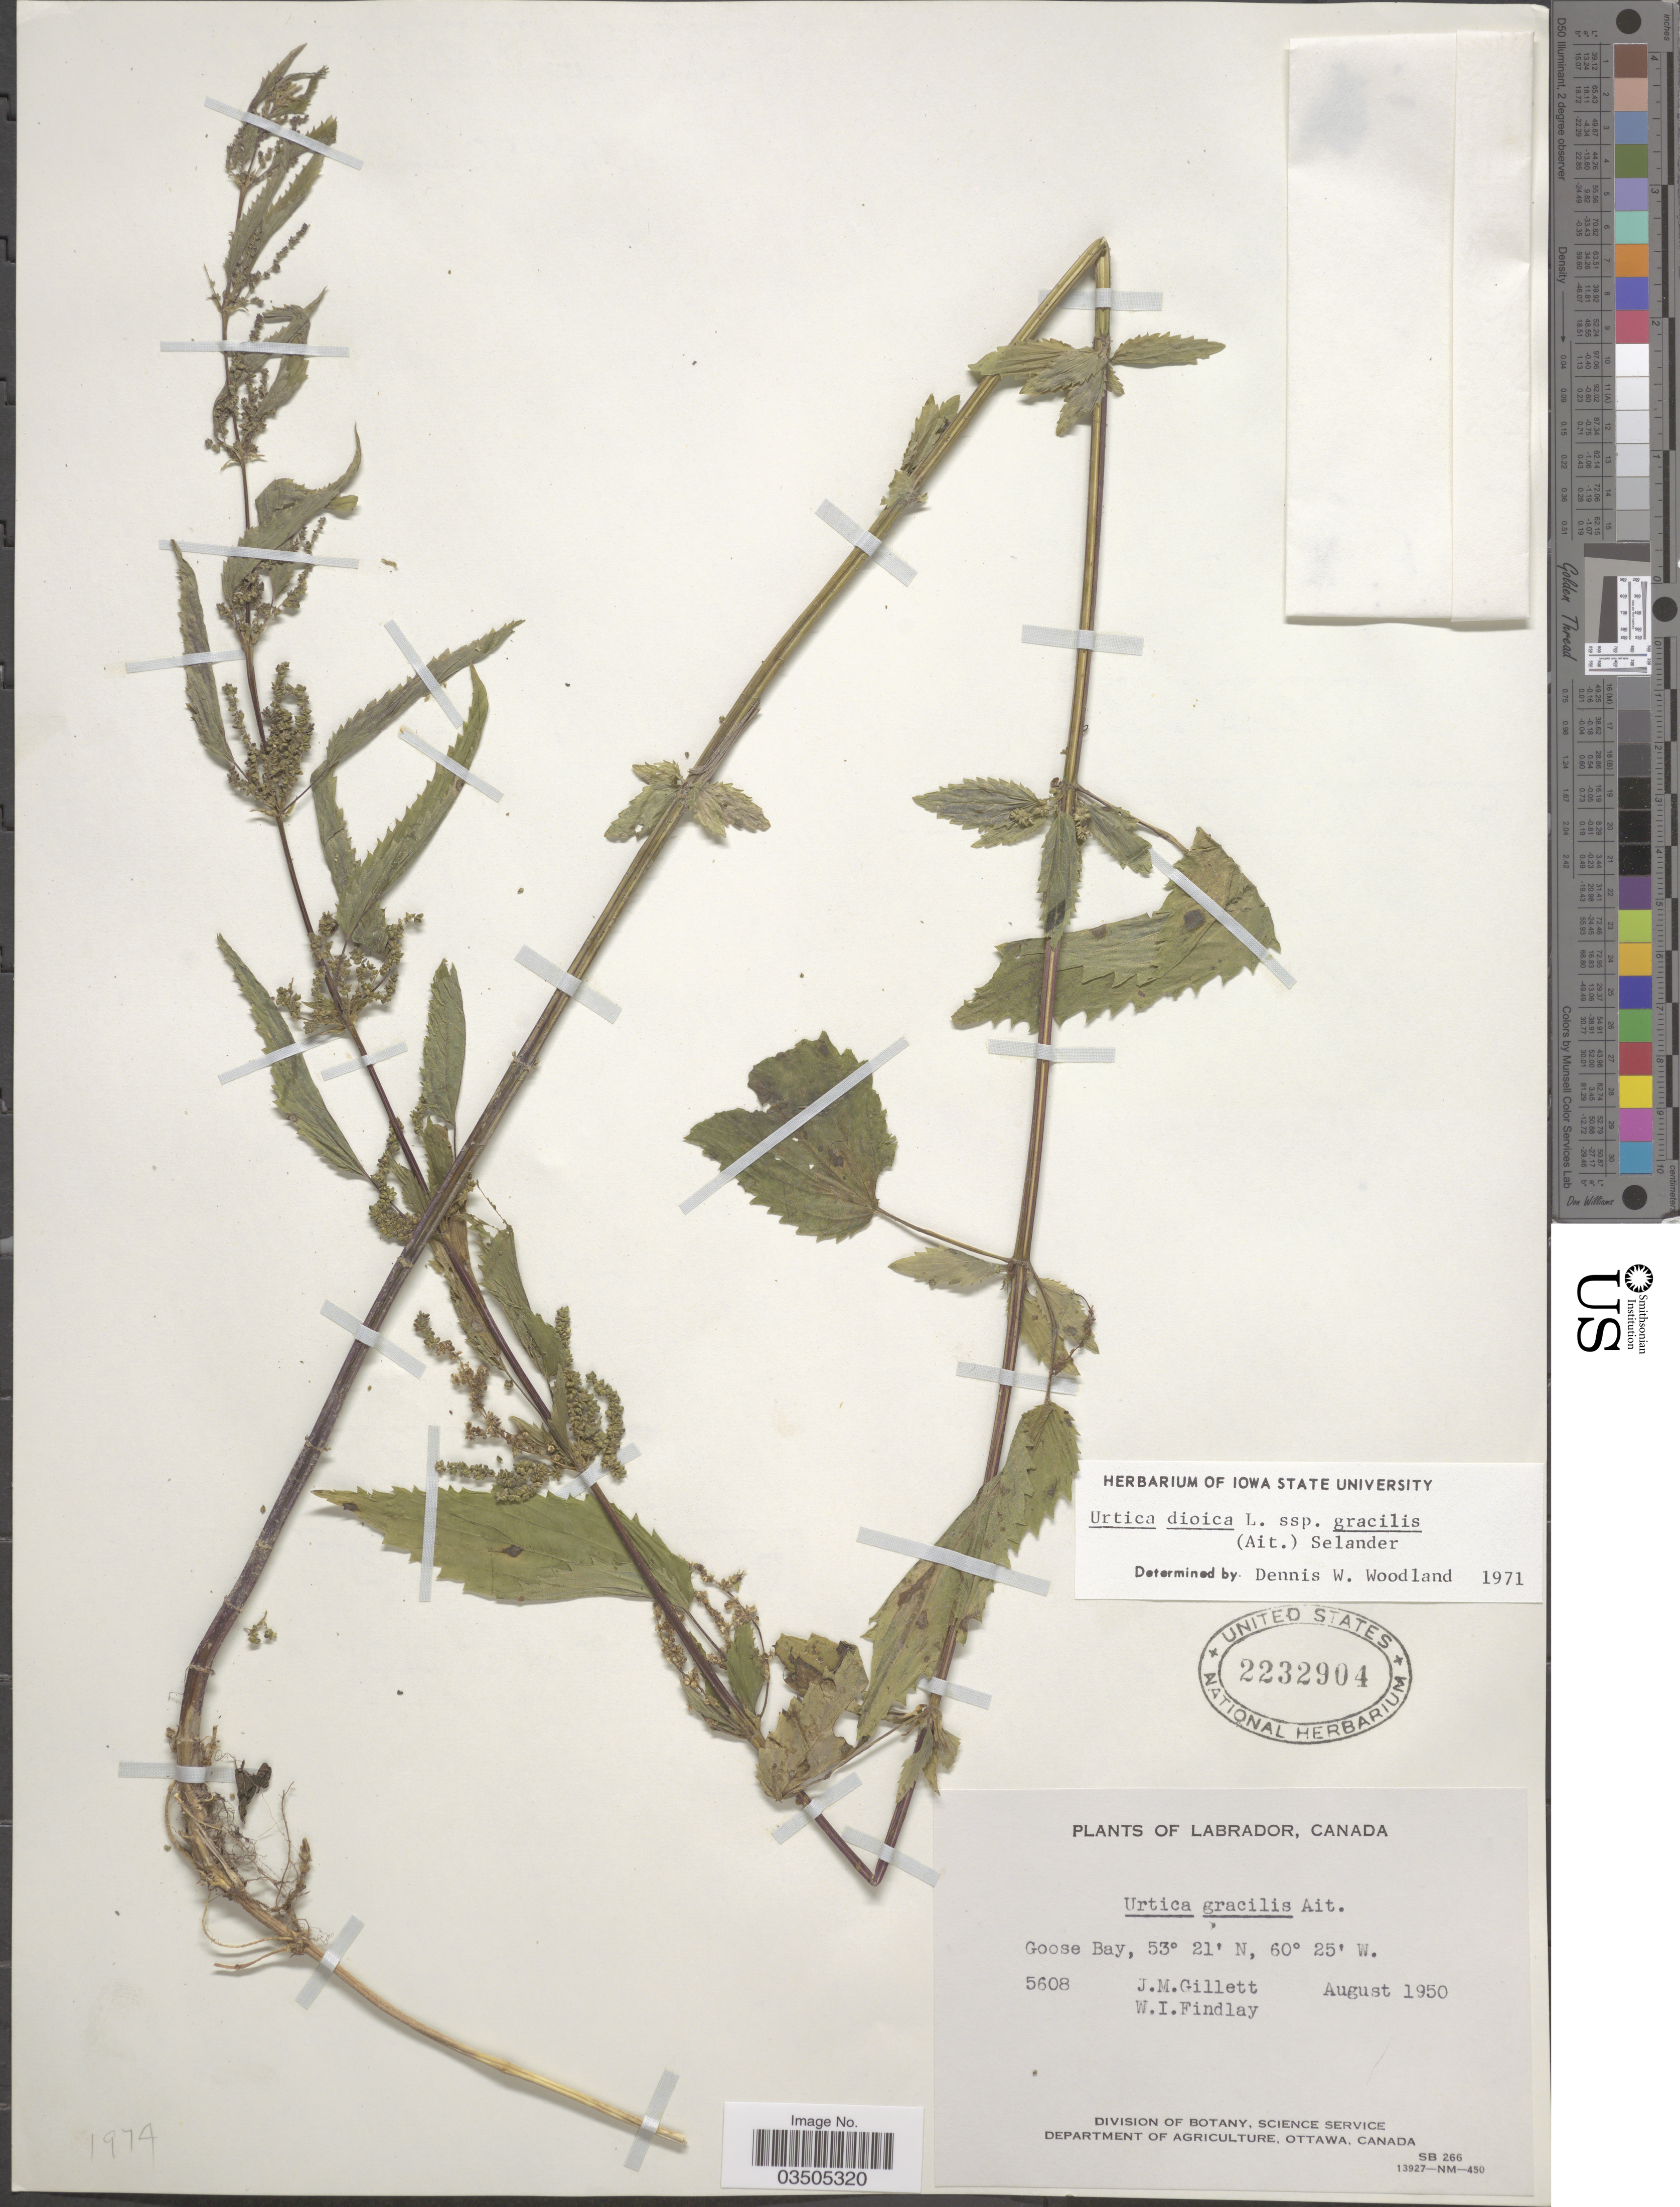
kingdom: Plantae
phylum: Tracheophyta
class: Magnoliopsida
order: Rosales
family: Urticaceae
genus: Urtica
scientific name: Urtica dioica subsp. gracilis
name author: L.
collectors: J. M. Gillett & W. Findlay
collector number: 5608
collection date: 1950-08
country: Canada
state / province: Newfoundland and Labrador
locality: Labrador. Goose Bay.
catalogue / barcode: US 2232904